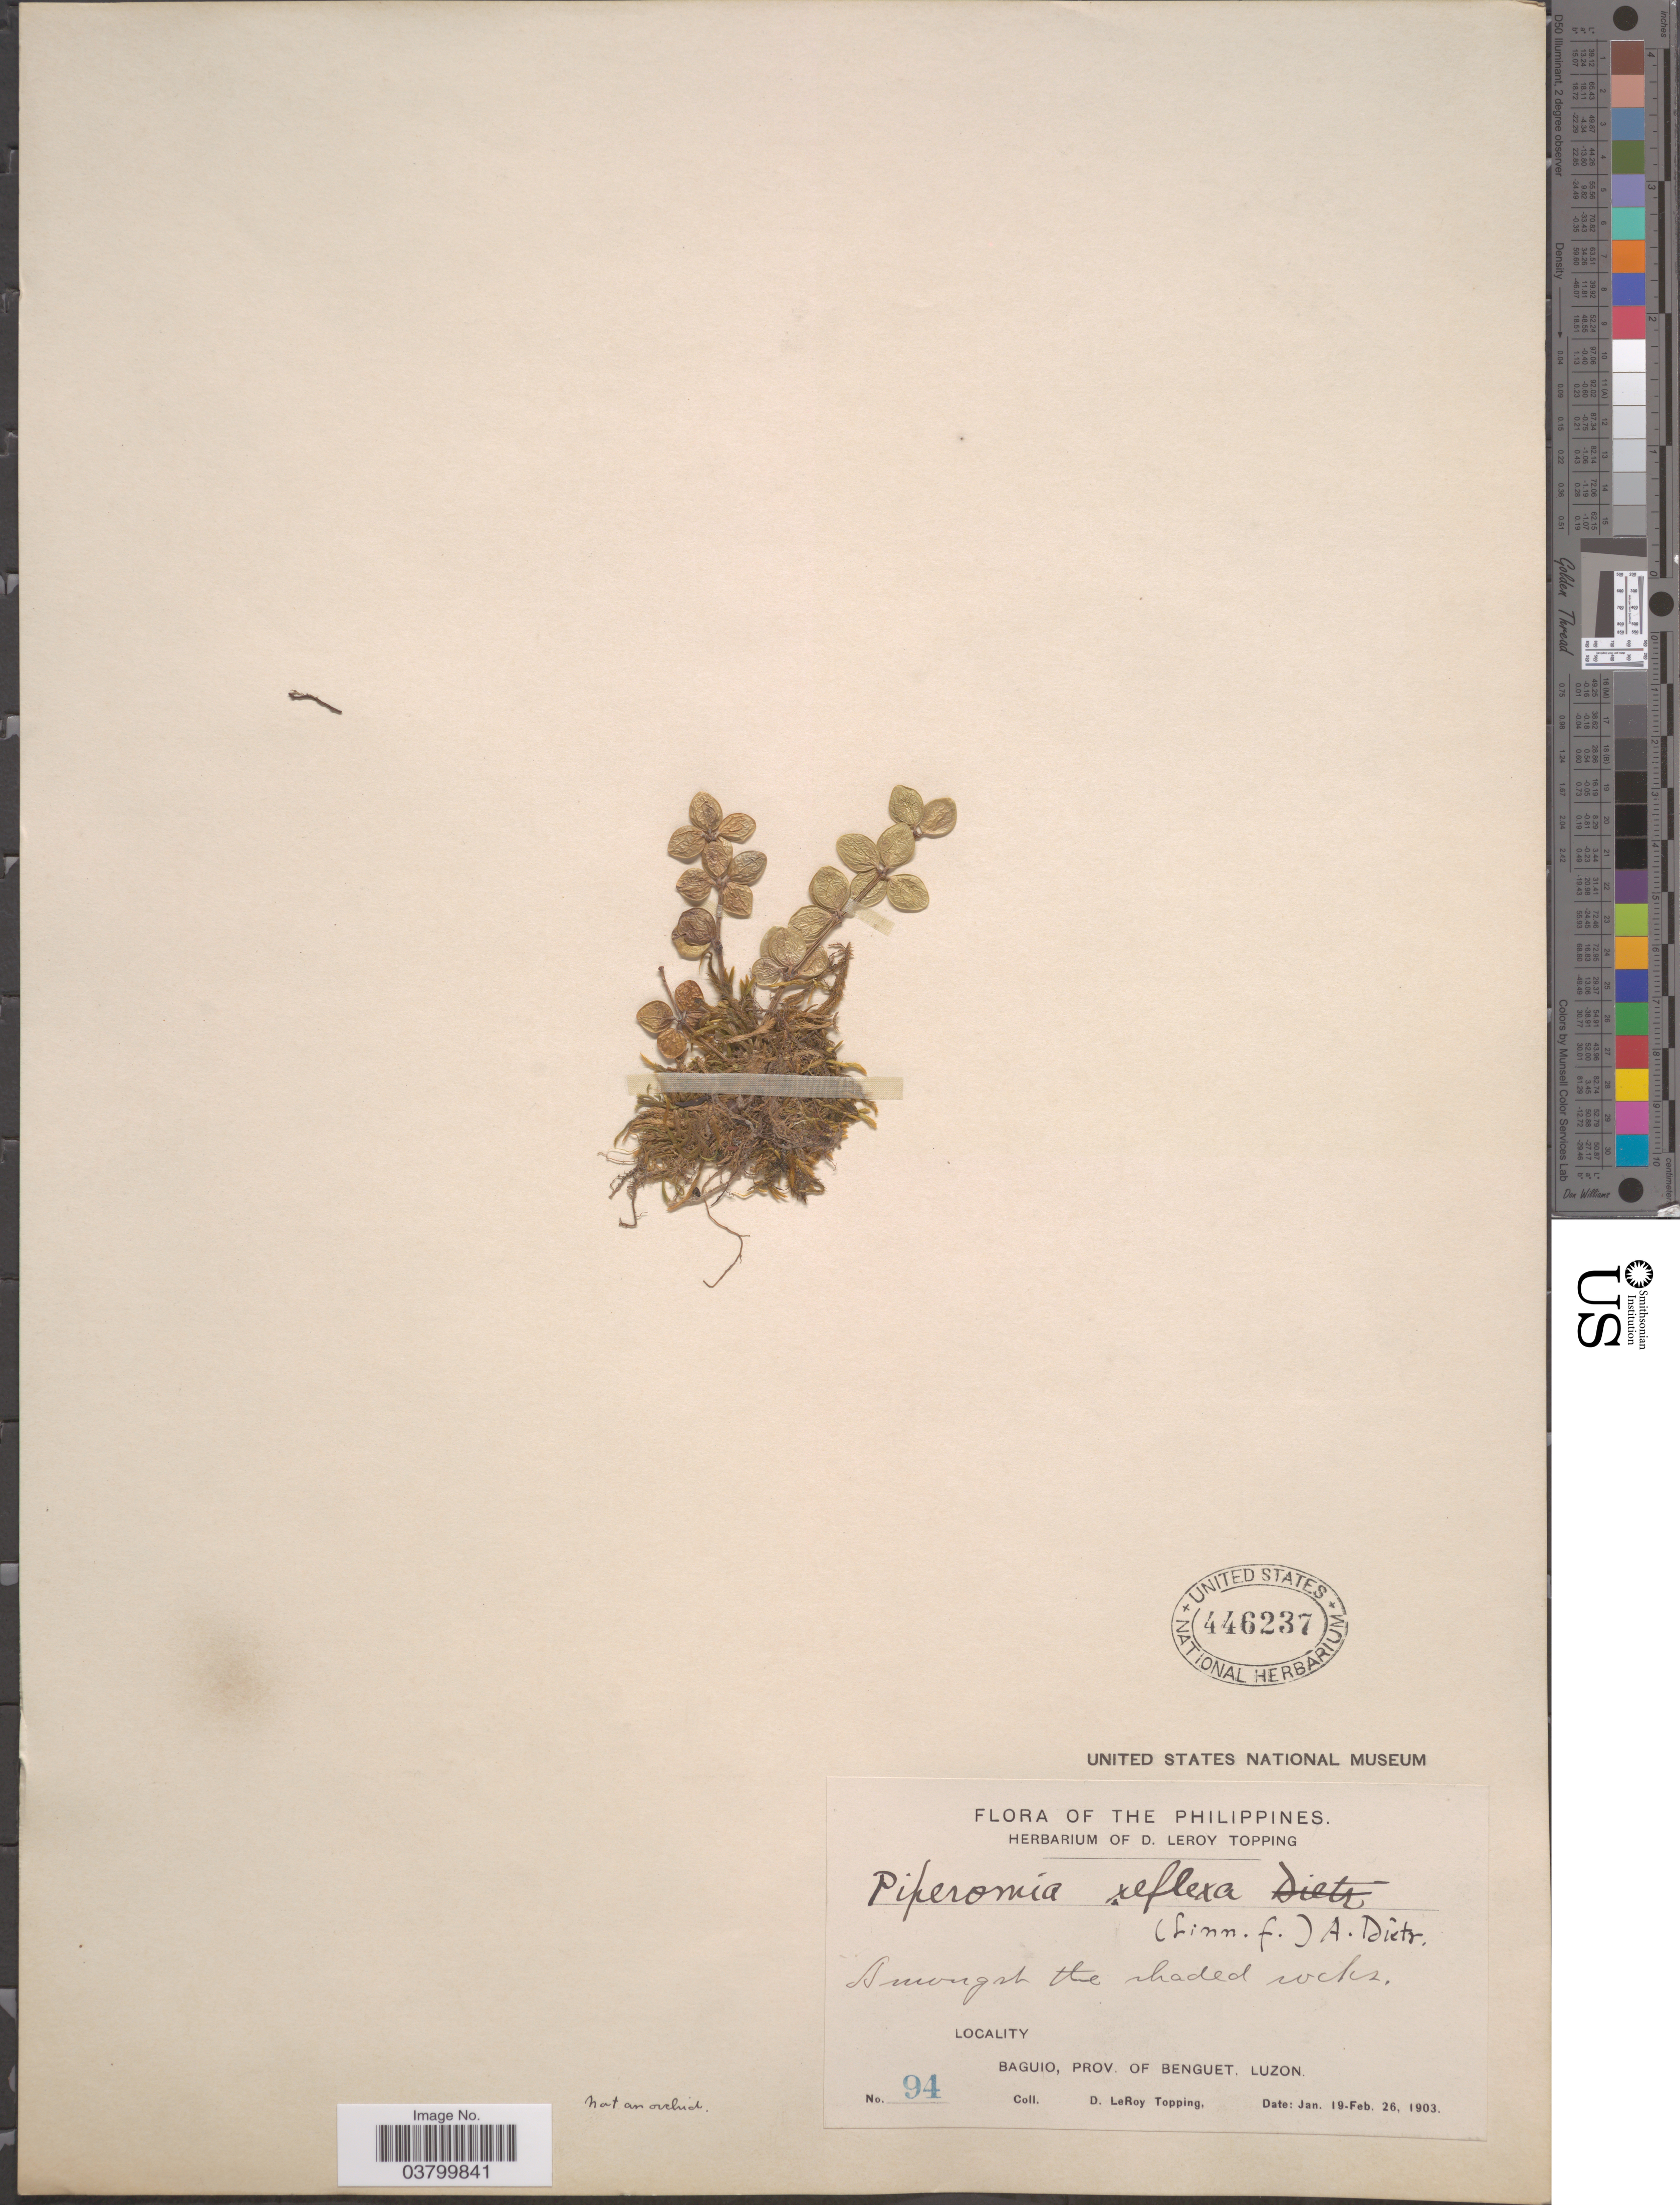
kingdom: Plantae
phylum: Tracheophyta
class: Magnoliopsida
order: Piperales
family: Piperaceae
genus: Peperomia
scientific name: Peperomia reflexa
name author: (L. f.) A. Dietr.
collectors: D. L. Topping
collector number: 94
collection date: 1903-01-19/1903-02-26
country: Philippines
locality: Baguio, Prov. of Benguet, Luzon.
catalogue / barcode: US 446237